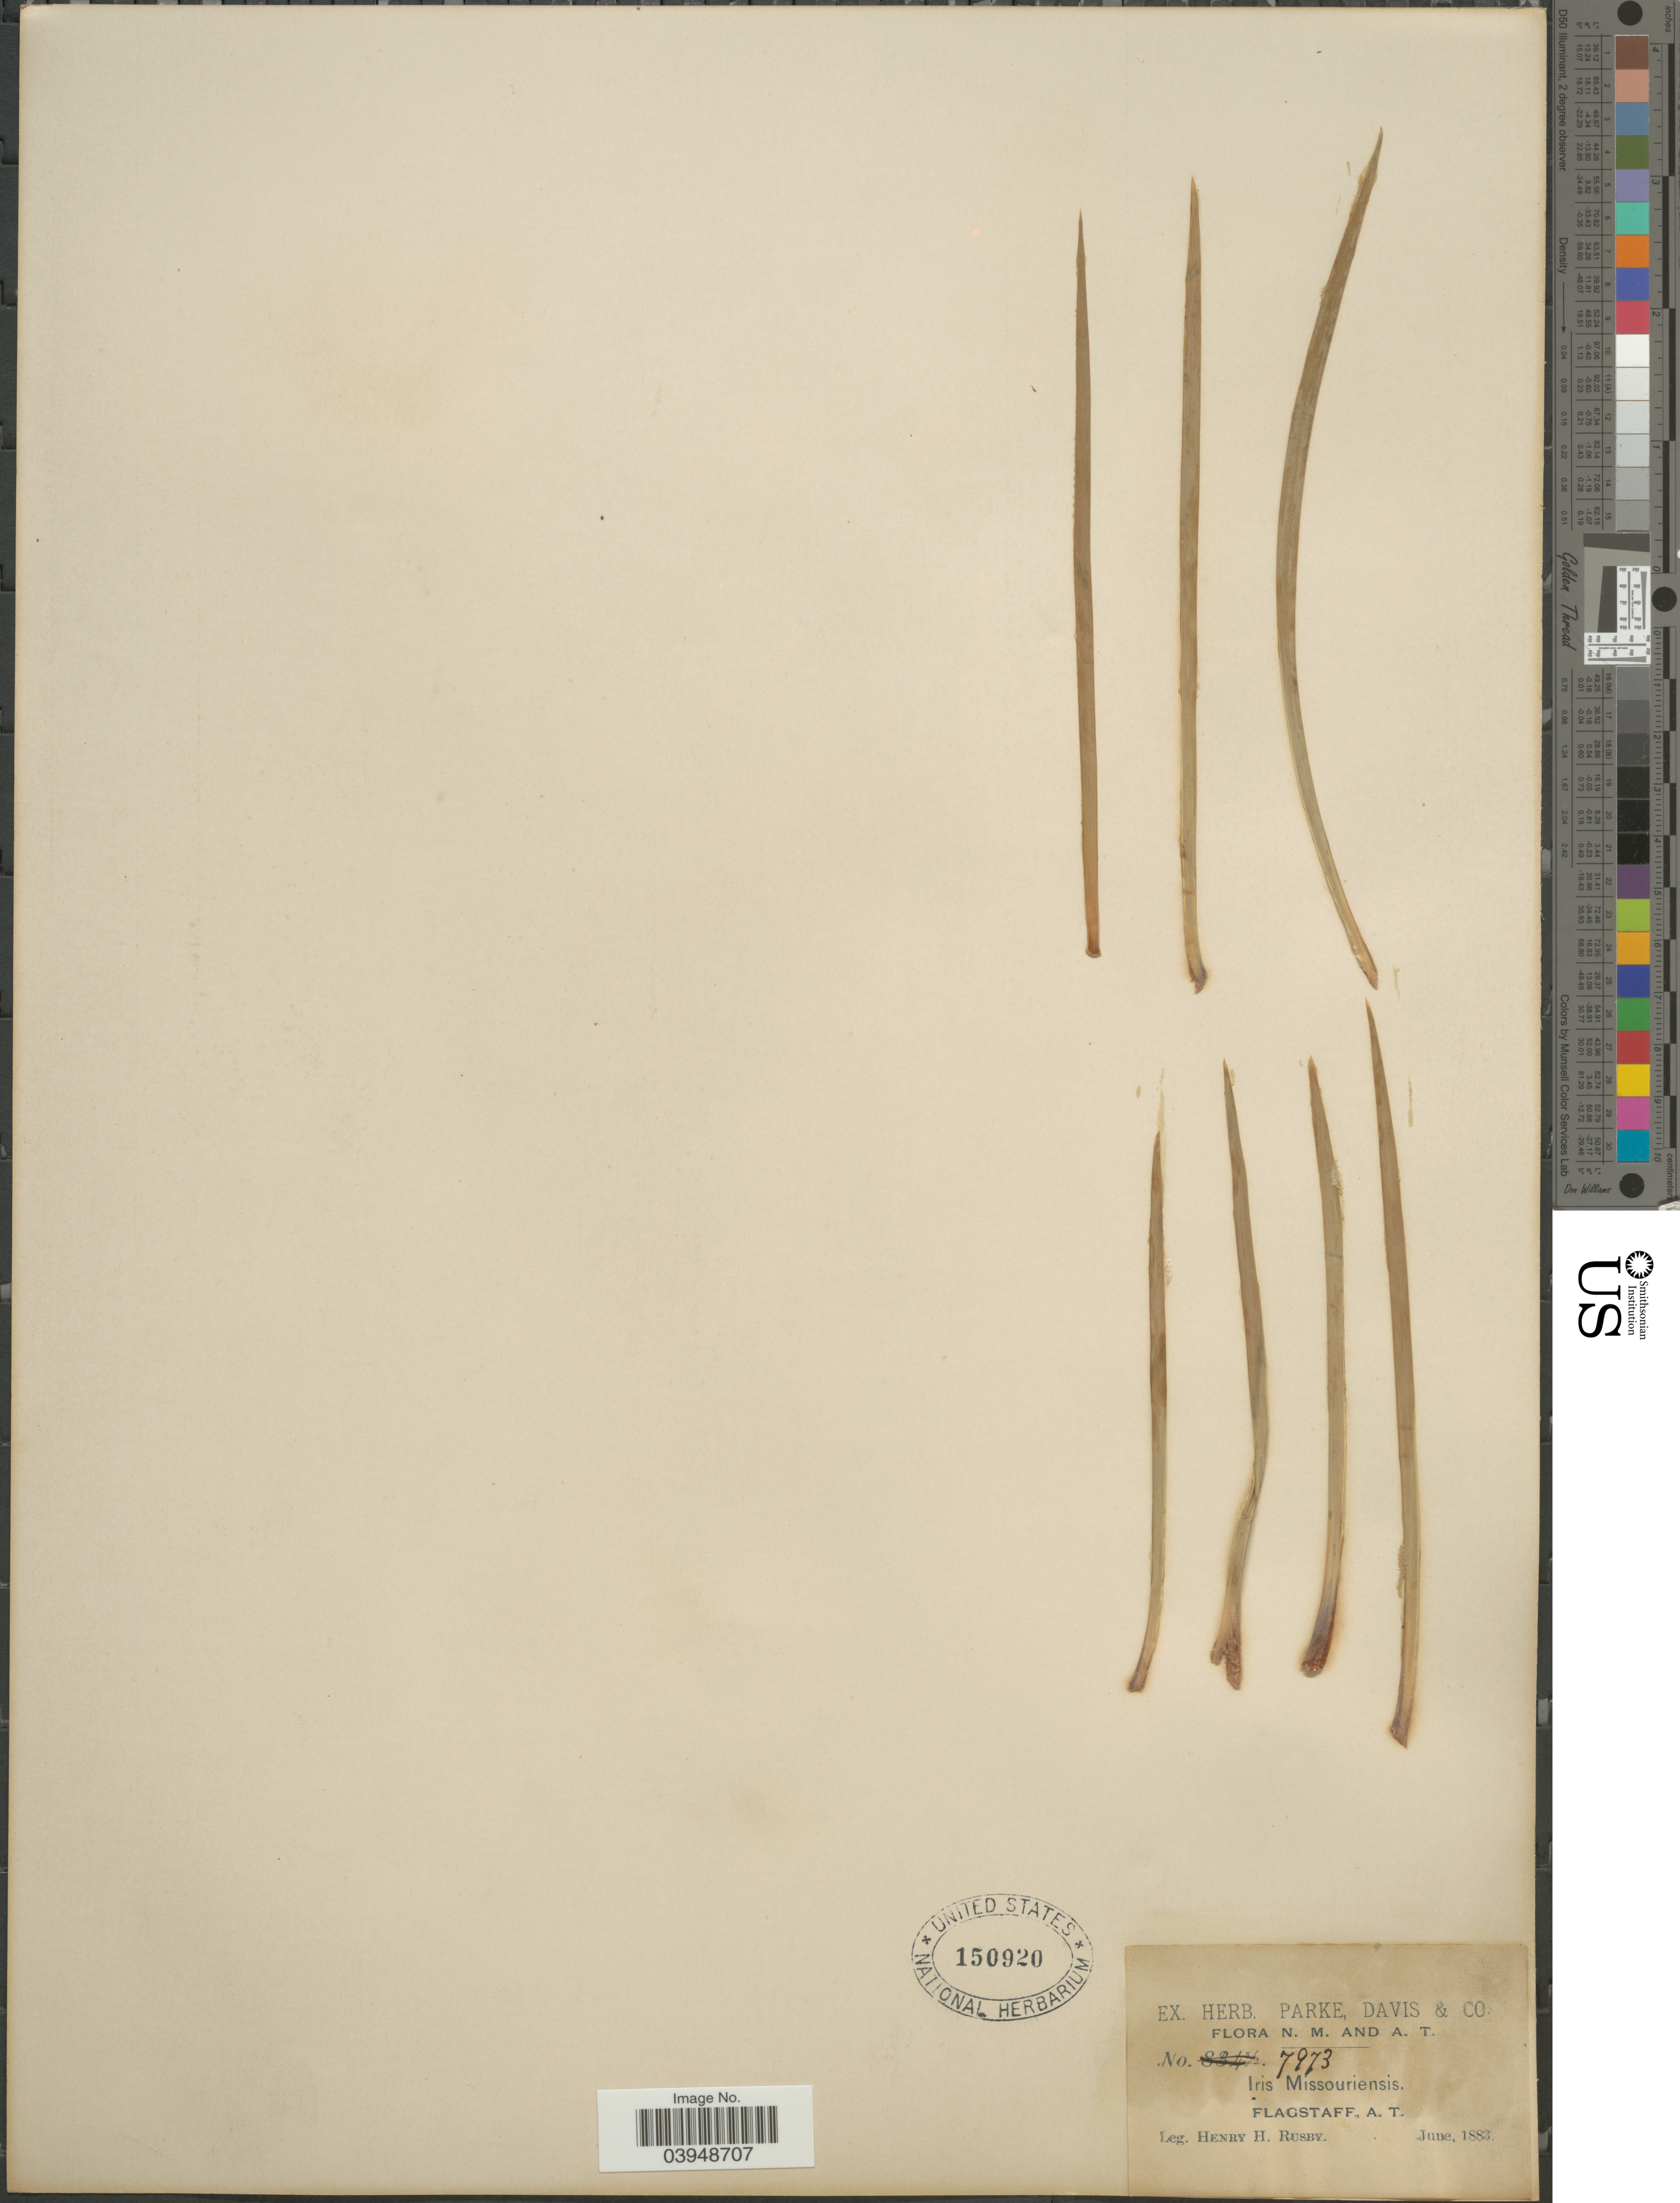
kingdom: Plantae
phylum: Tracheophyta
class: Liliopsida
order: Asparagales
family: Iridaceae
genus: Iris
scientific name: Iris missouriensis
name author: Nutt.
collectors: H. H. Rusby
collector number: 7973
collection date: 1883-06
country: United States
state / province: Arizona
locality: Flagstaff, A. T.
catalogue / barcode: US 150920